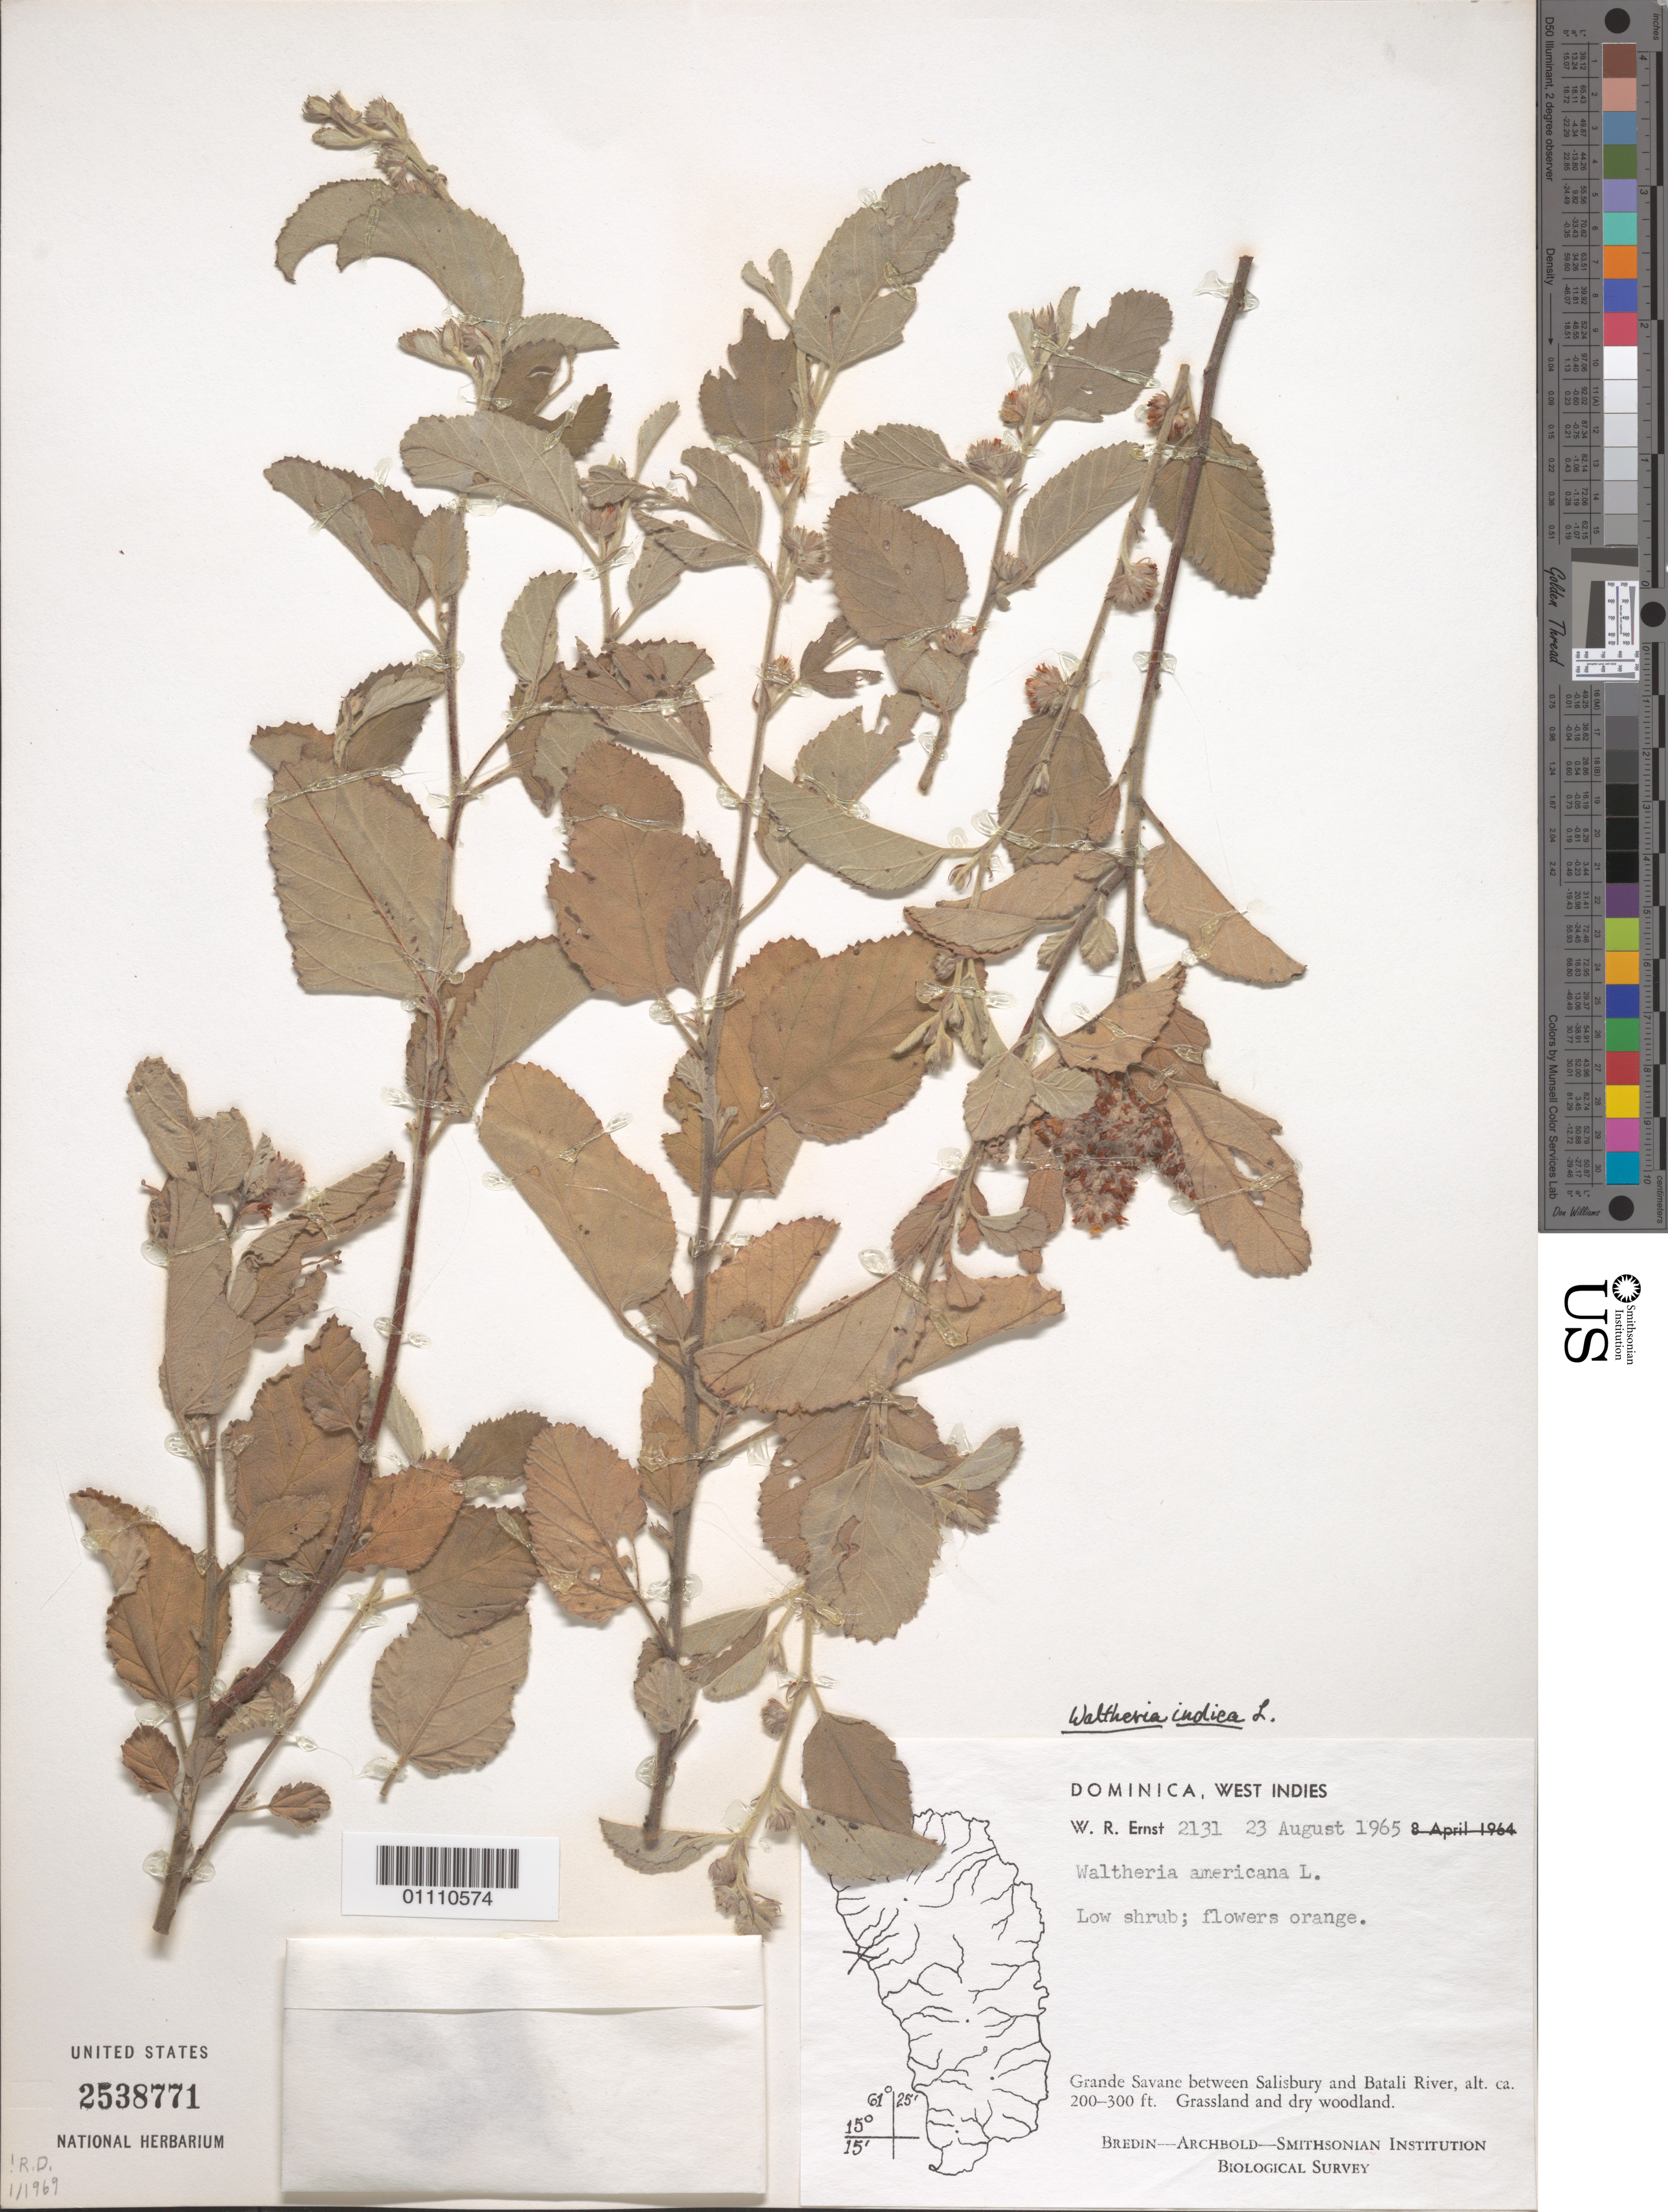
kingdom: Plantae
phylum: Tracheophyta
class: Magnoliopsida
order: Malvales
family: Malvaceae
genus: Waltheria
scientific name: Waltheria indica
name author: L.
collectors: W. R. Ernst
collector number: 2131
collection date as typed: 23 Aug 1965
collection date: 1965-08-23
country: Dominica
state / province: St. Joseph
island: Dominica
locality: Grande Savane between Salisbury and Batali River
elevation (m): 61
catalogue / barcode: US 2538771